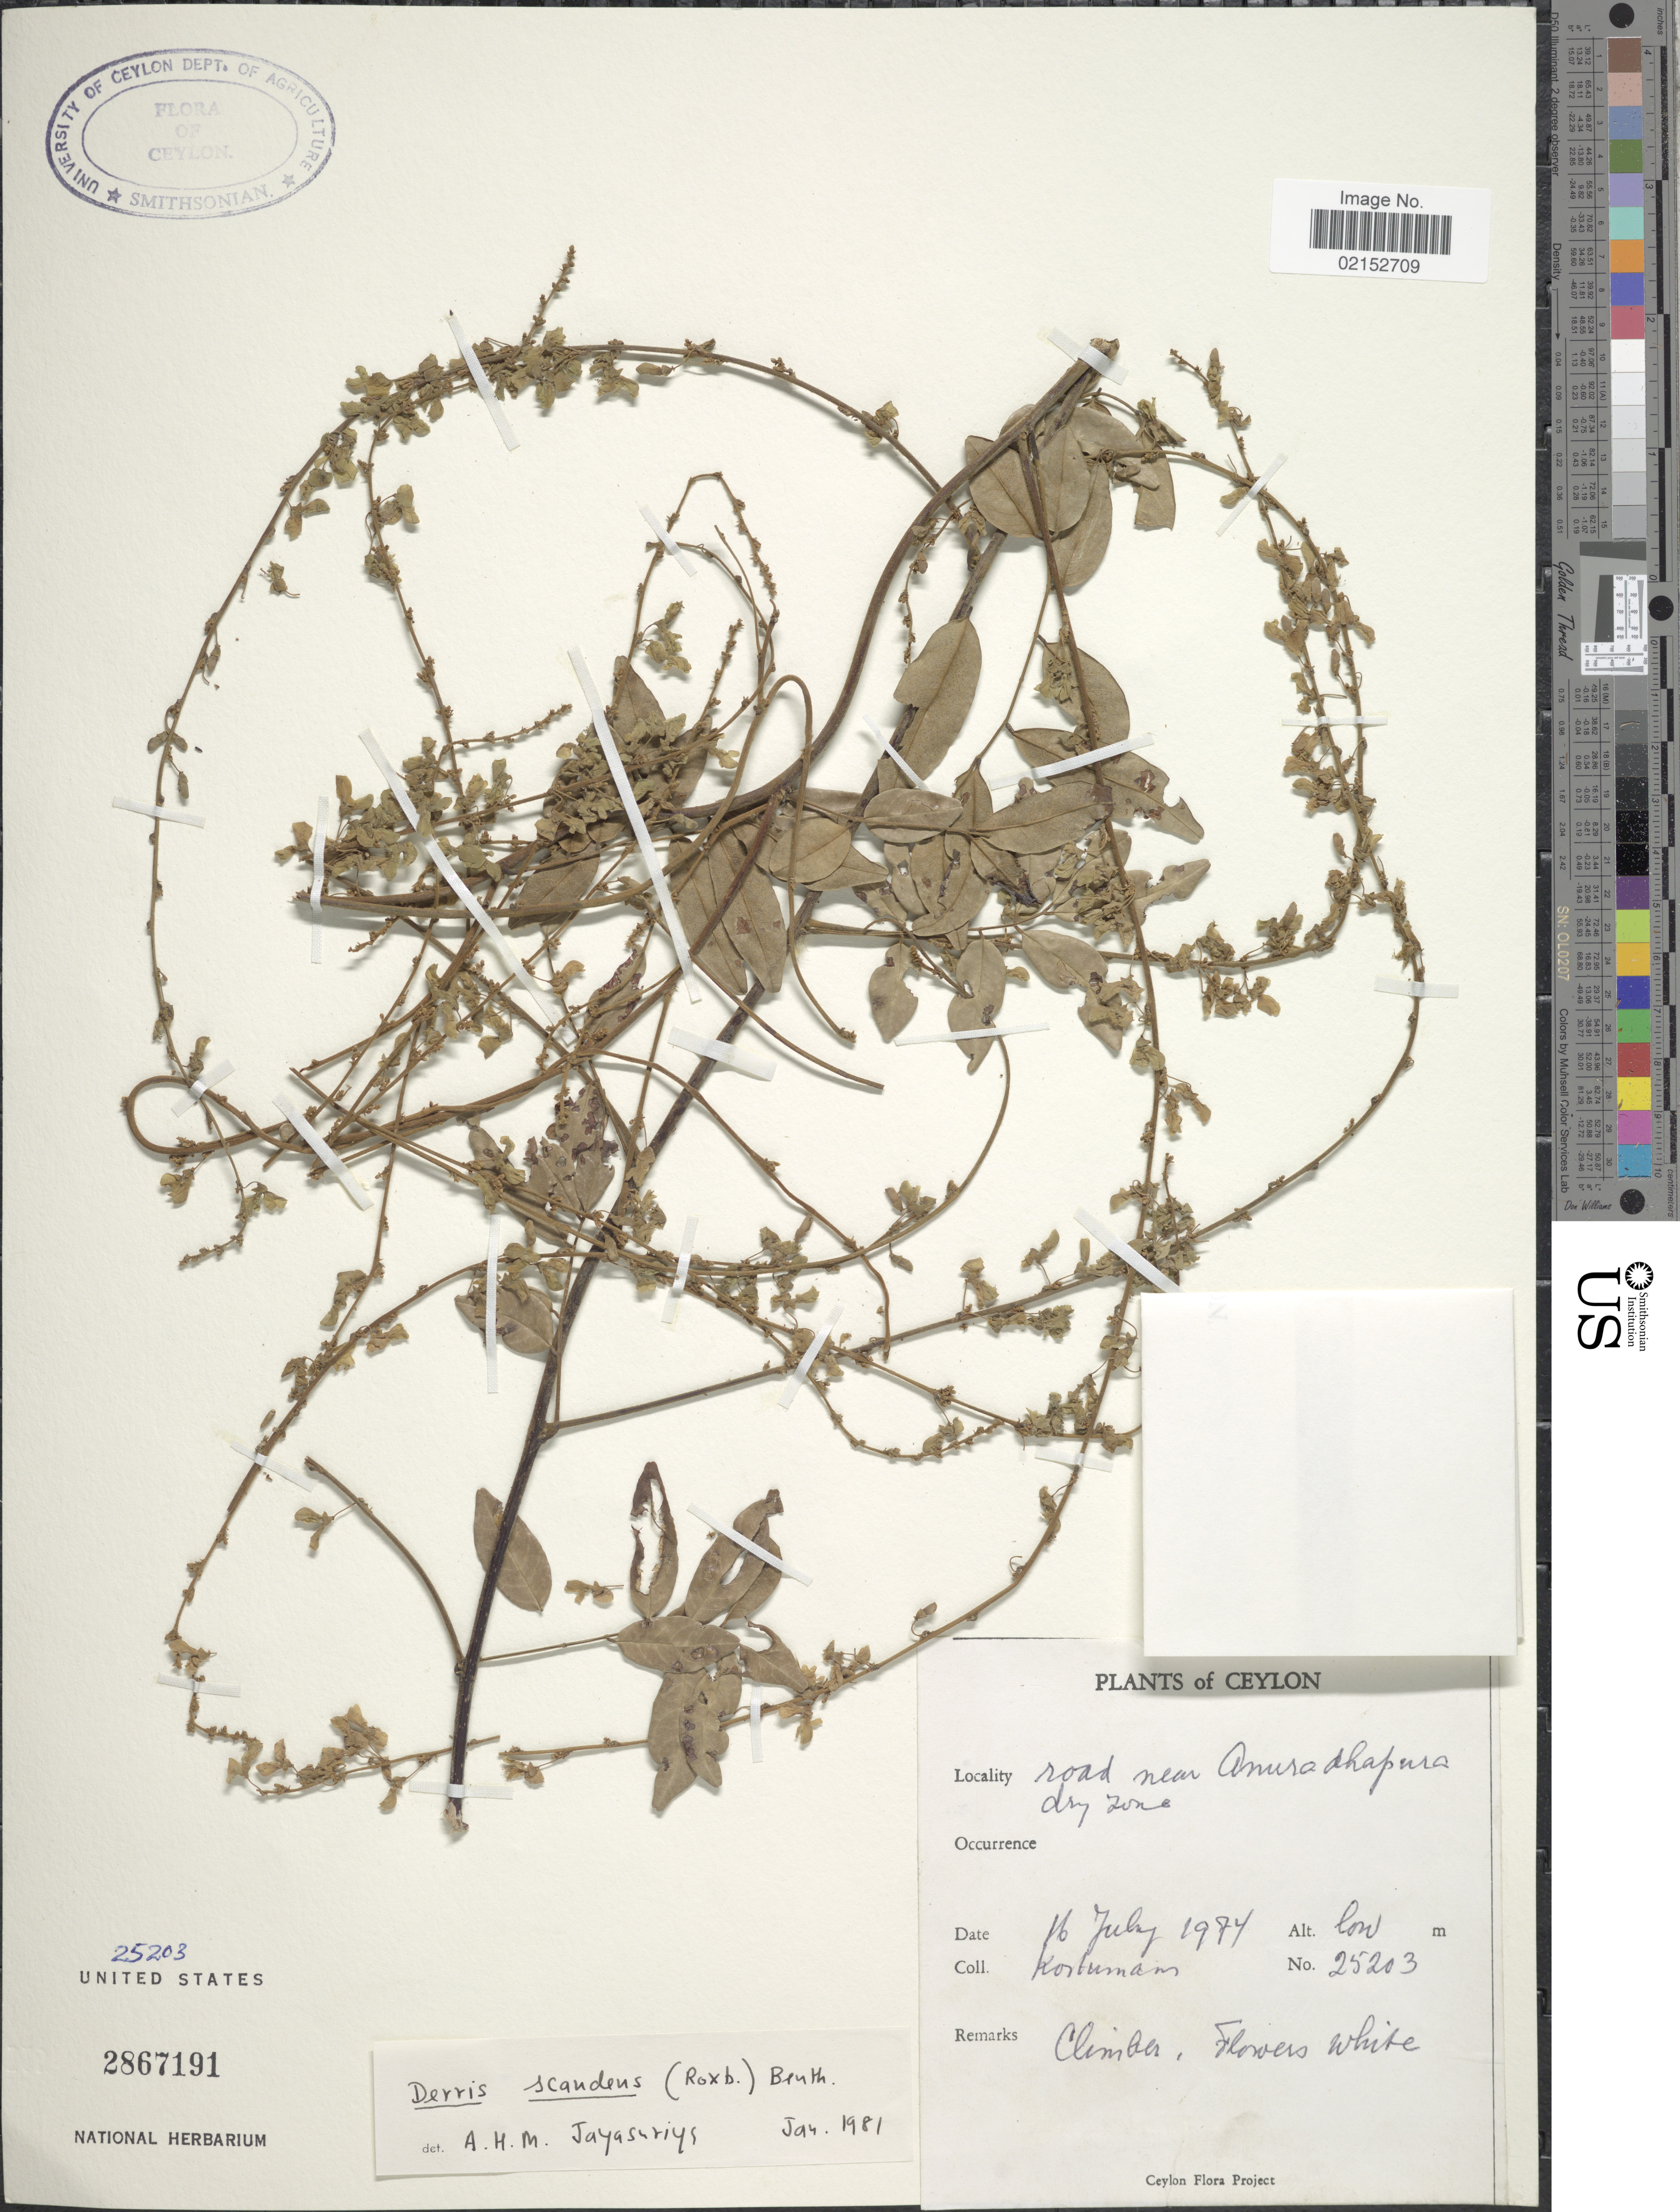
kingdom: Plantae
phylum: Tracheophyta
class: Magnoliopsida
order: Fabales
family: Fabaceae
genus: Brachypterum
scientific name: Brachypterum scandens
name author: (Roxb.) Miq.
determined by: Strong, Mark T., (BOT), Smithsonian Institution - National Museum of Natural History (UNITED STATES)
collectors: Kostermans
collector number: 25203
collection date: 1974-07-16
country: Sri Lanka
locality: Ceylon, road near Anuradhapura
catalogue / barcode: US 2867191